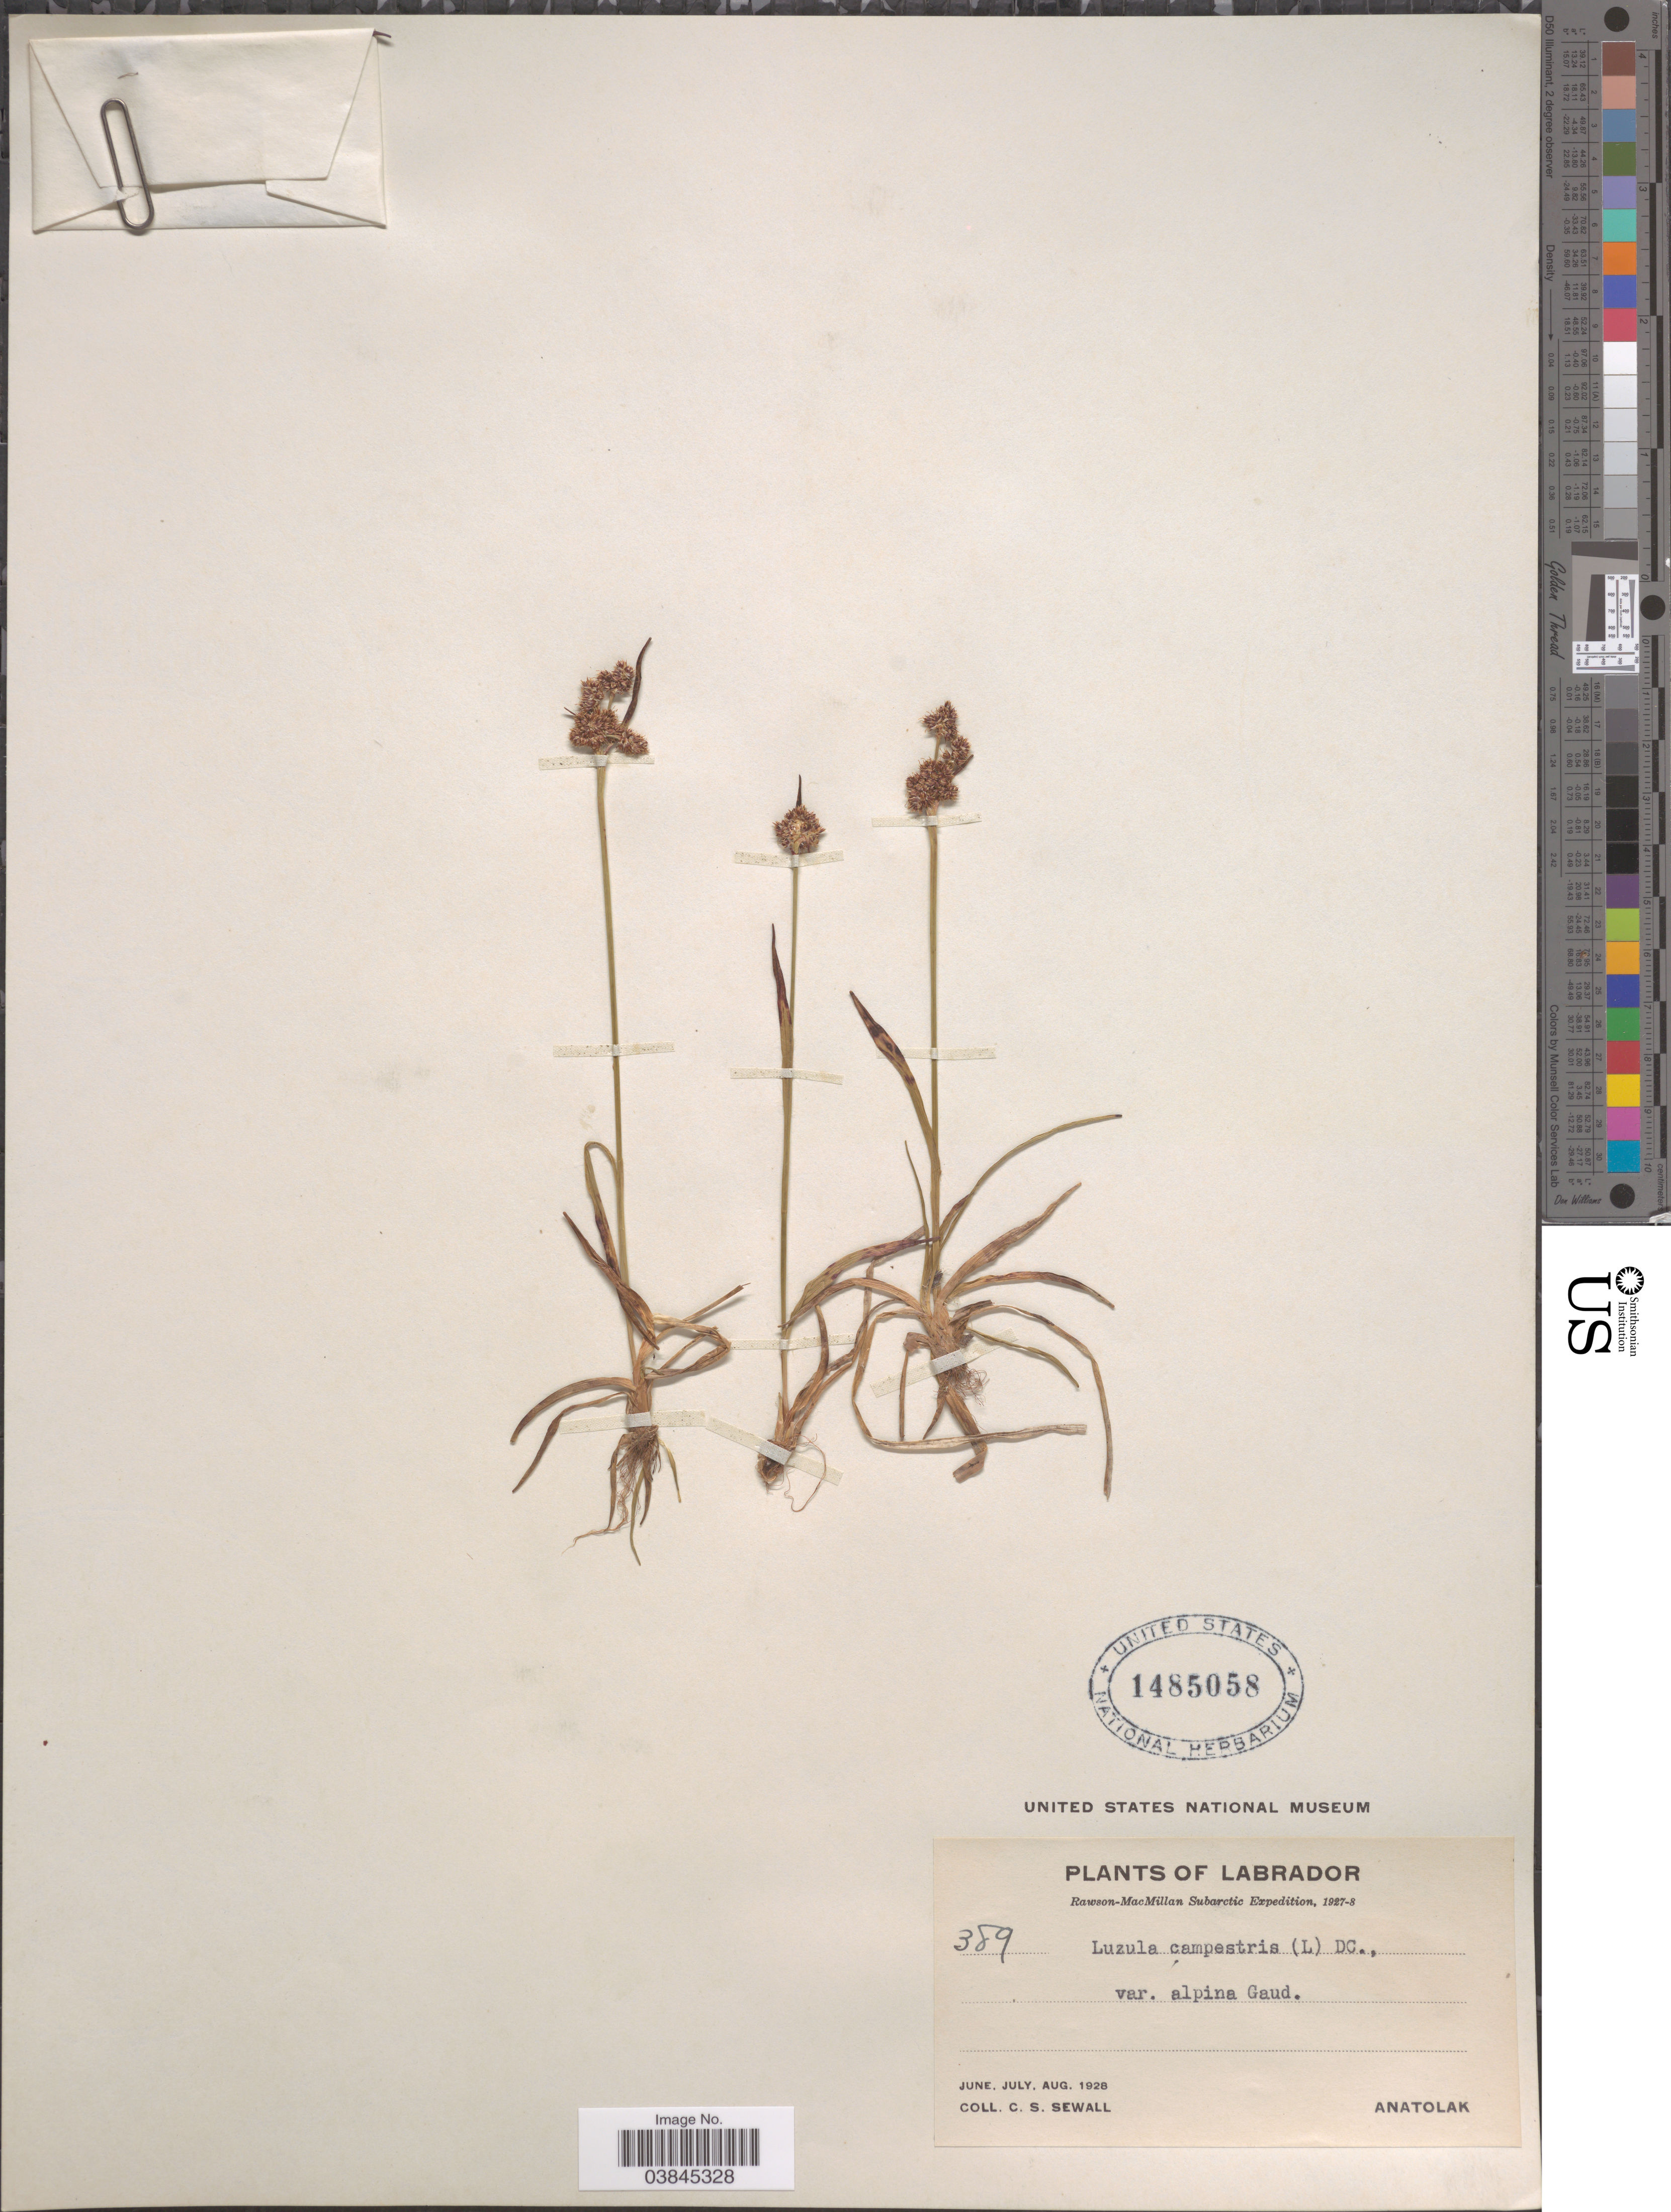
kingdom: Plantae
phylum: Tracheophyta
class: Liliopsida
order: Poales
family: Juncaceae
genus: Luzula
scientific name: Luzula campestris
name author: (L.) DC.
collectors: C. Sewall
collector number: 389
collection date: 1928-06/1928-08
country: Canada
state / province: Newfoundland and Labrador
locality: Labrador. Anatolak.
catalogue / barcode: US 1485058